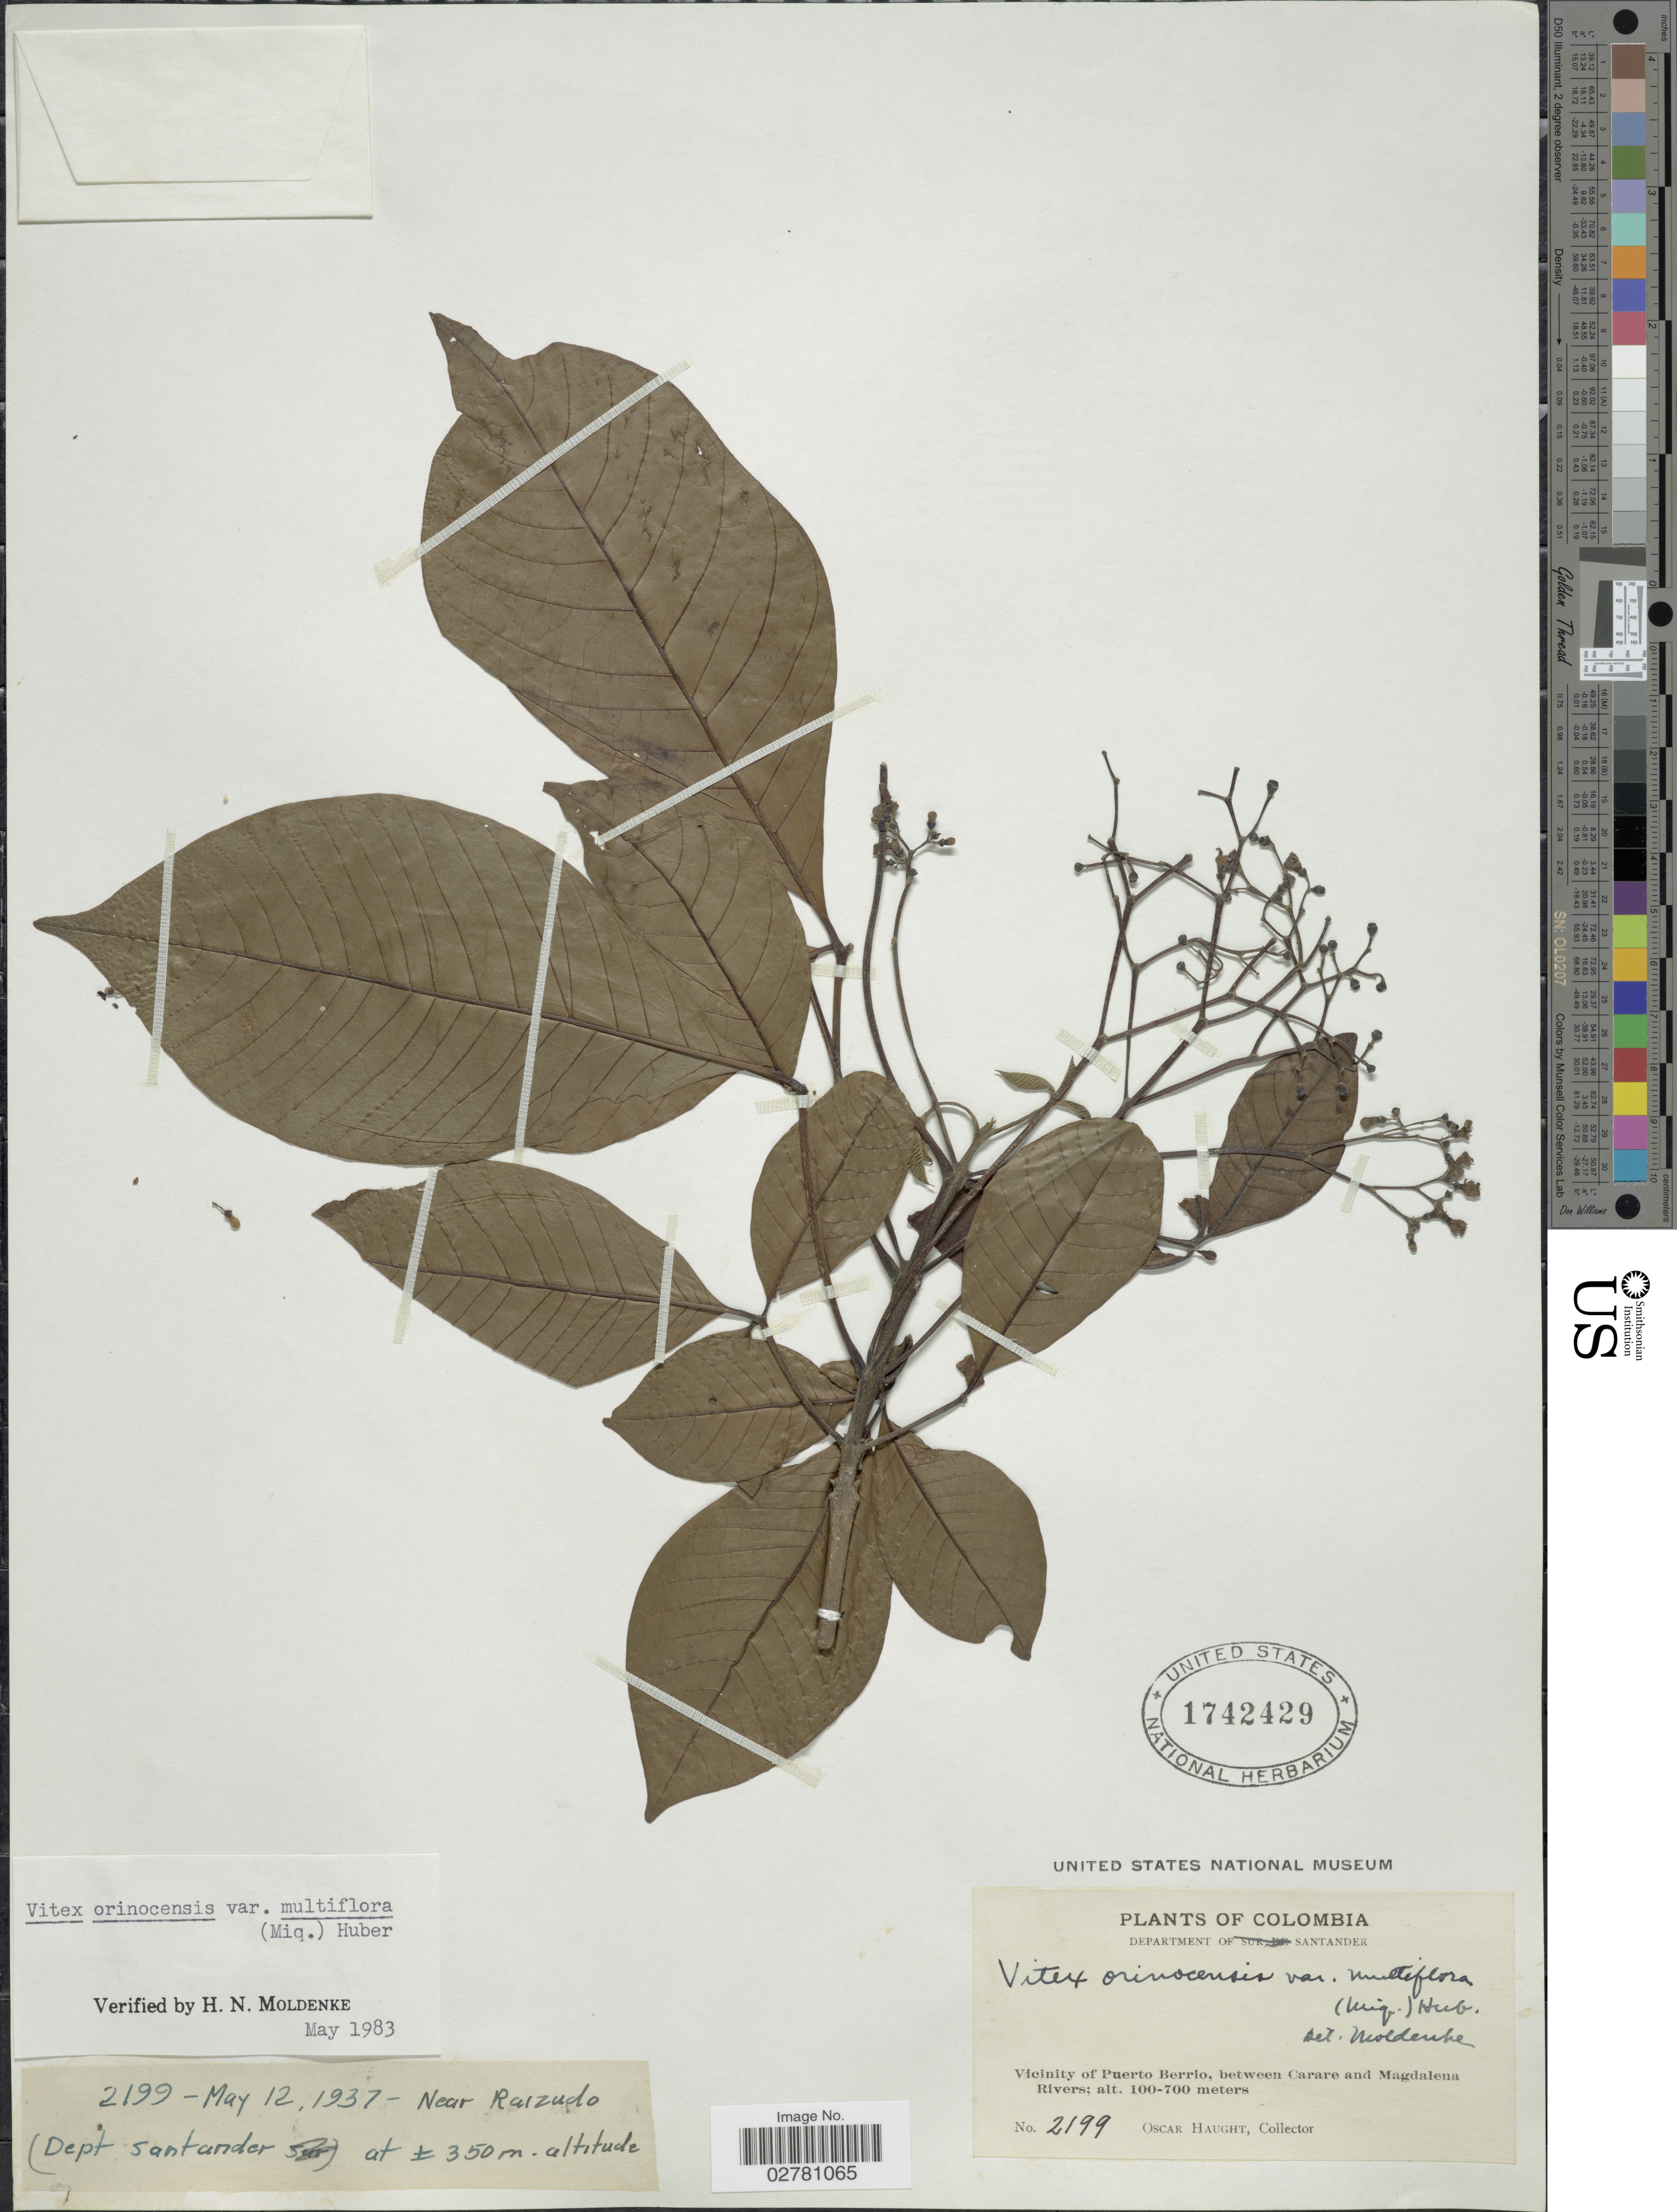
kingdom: Plantae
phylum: Tracheophyta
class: Magnoliopsida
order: Lamiales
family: Lamiaceae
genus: Vitex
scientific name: Vitex orinocensis var. multiflora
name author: (Miq.) Huber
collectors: O. L. Haught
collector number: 2199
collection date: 1937-05-12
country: Colombia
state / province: Santander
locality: Department of Santander. Vicinity of Puerto Berrio, between Carare and Magdalena Rivers. Near Raizudo.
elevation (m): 350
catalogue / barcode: US 1742429